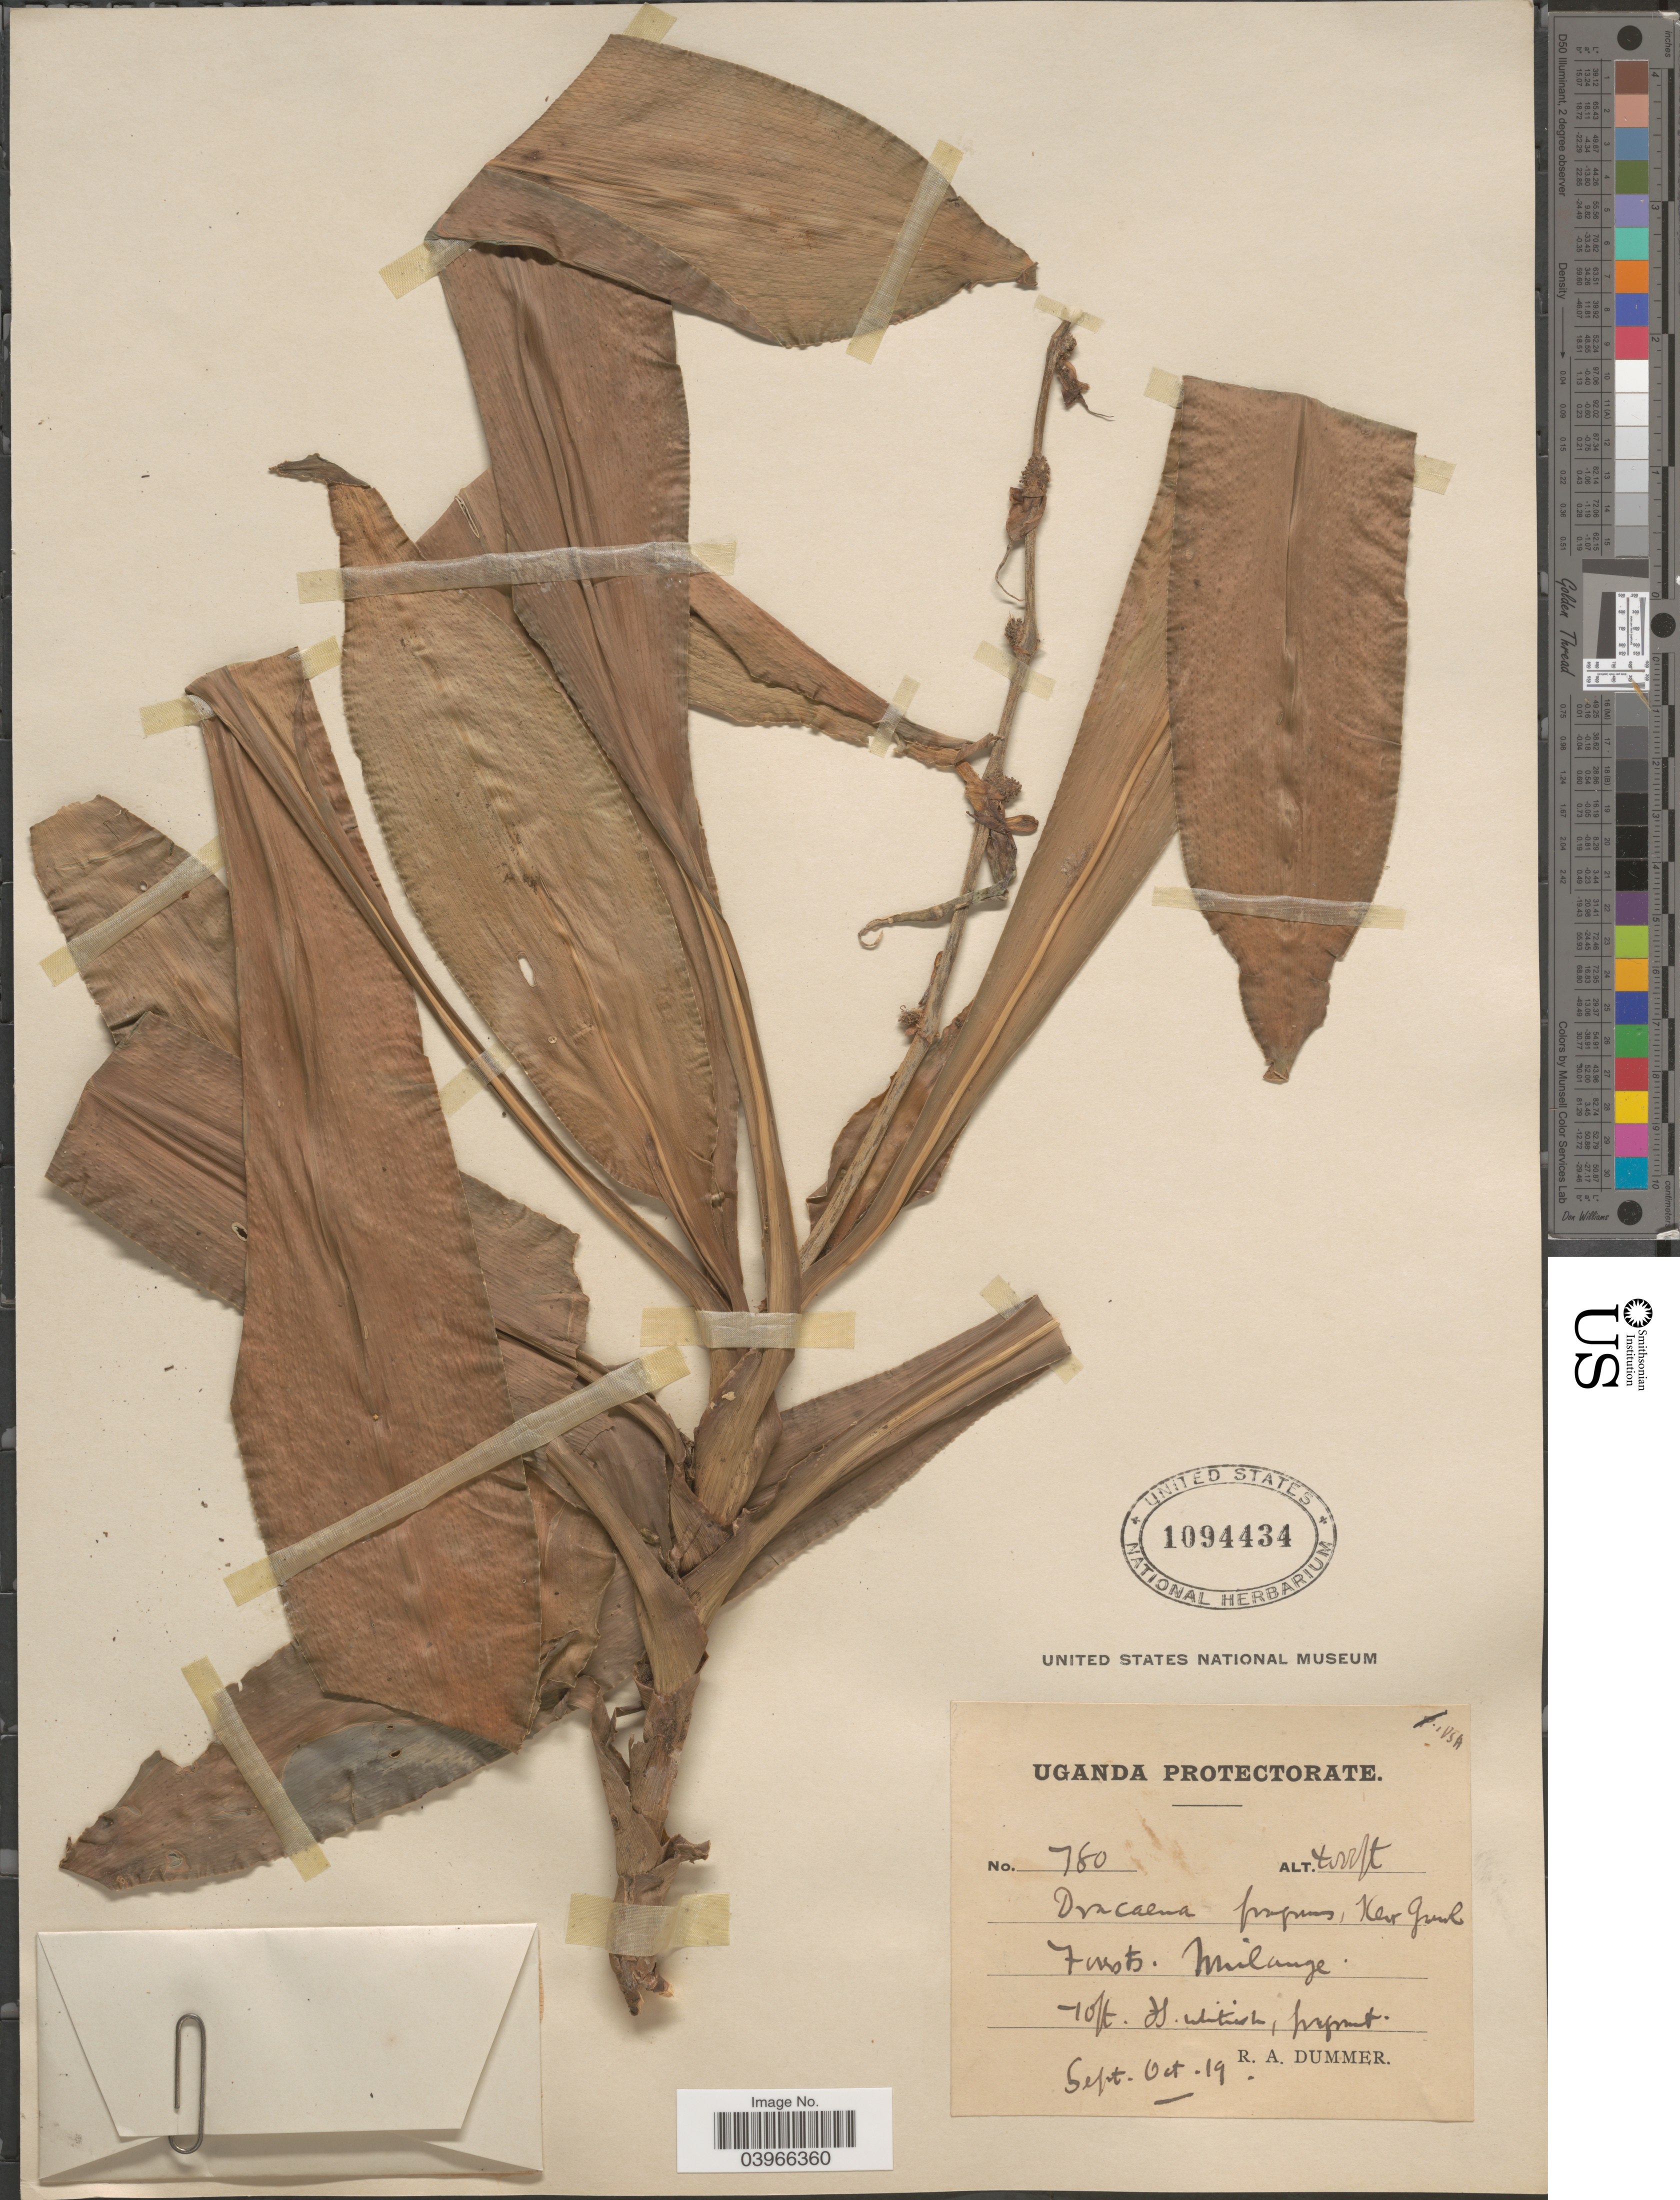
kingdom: Plantae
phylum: Tracheophyta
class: Liliopsida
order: Asparagales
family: Asparagaceae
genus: Dracaena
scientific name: Dracaena fragrans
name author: (L.) Ker Gawl.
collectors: R. Dümmer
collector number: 780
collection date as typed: Transcribed d/m/y: /9/19 to /10/19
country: Uganda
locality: Uganda Protectorate. Forests. Mulange.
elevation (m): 1219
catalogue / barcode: US 1094434